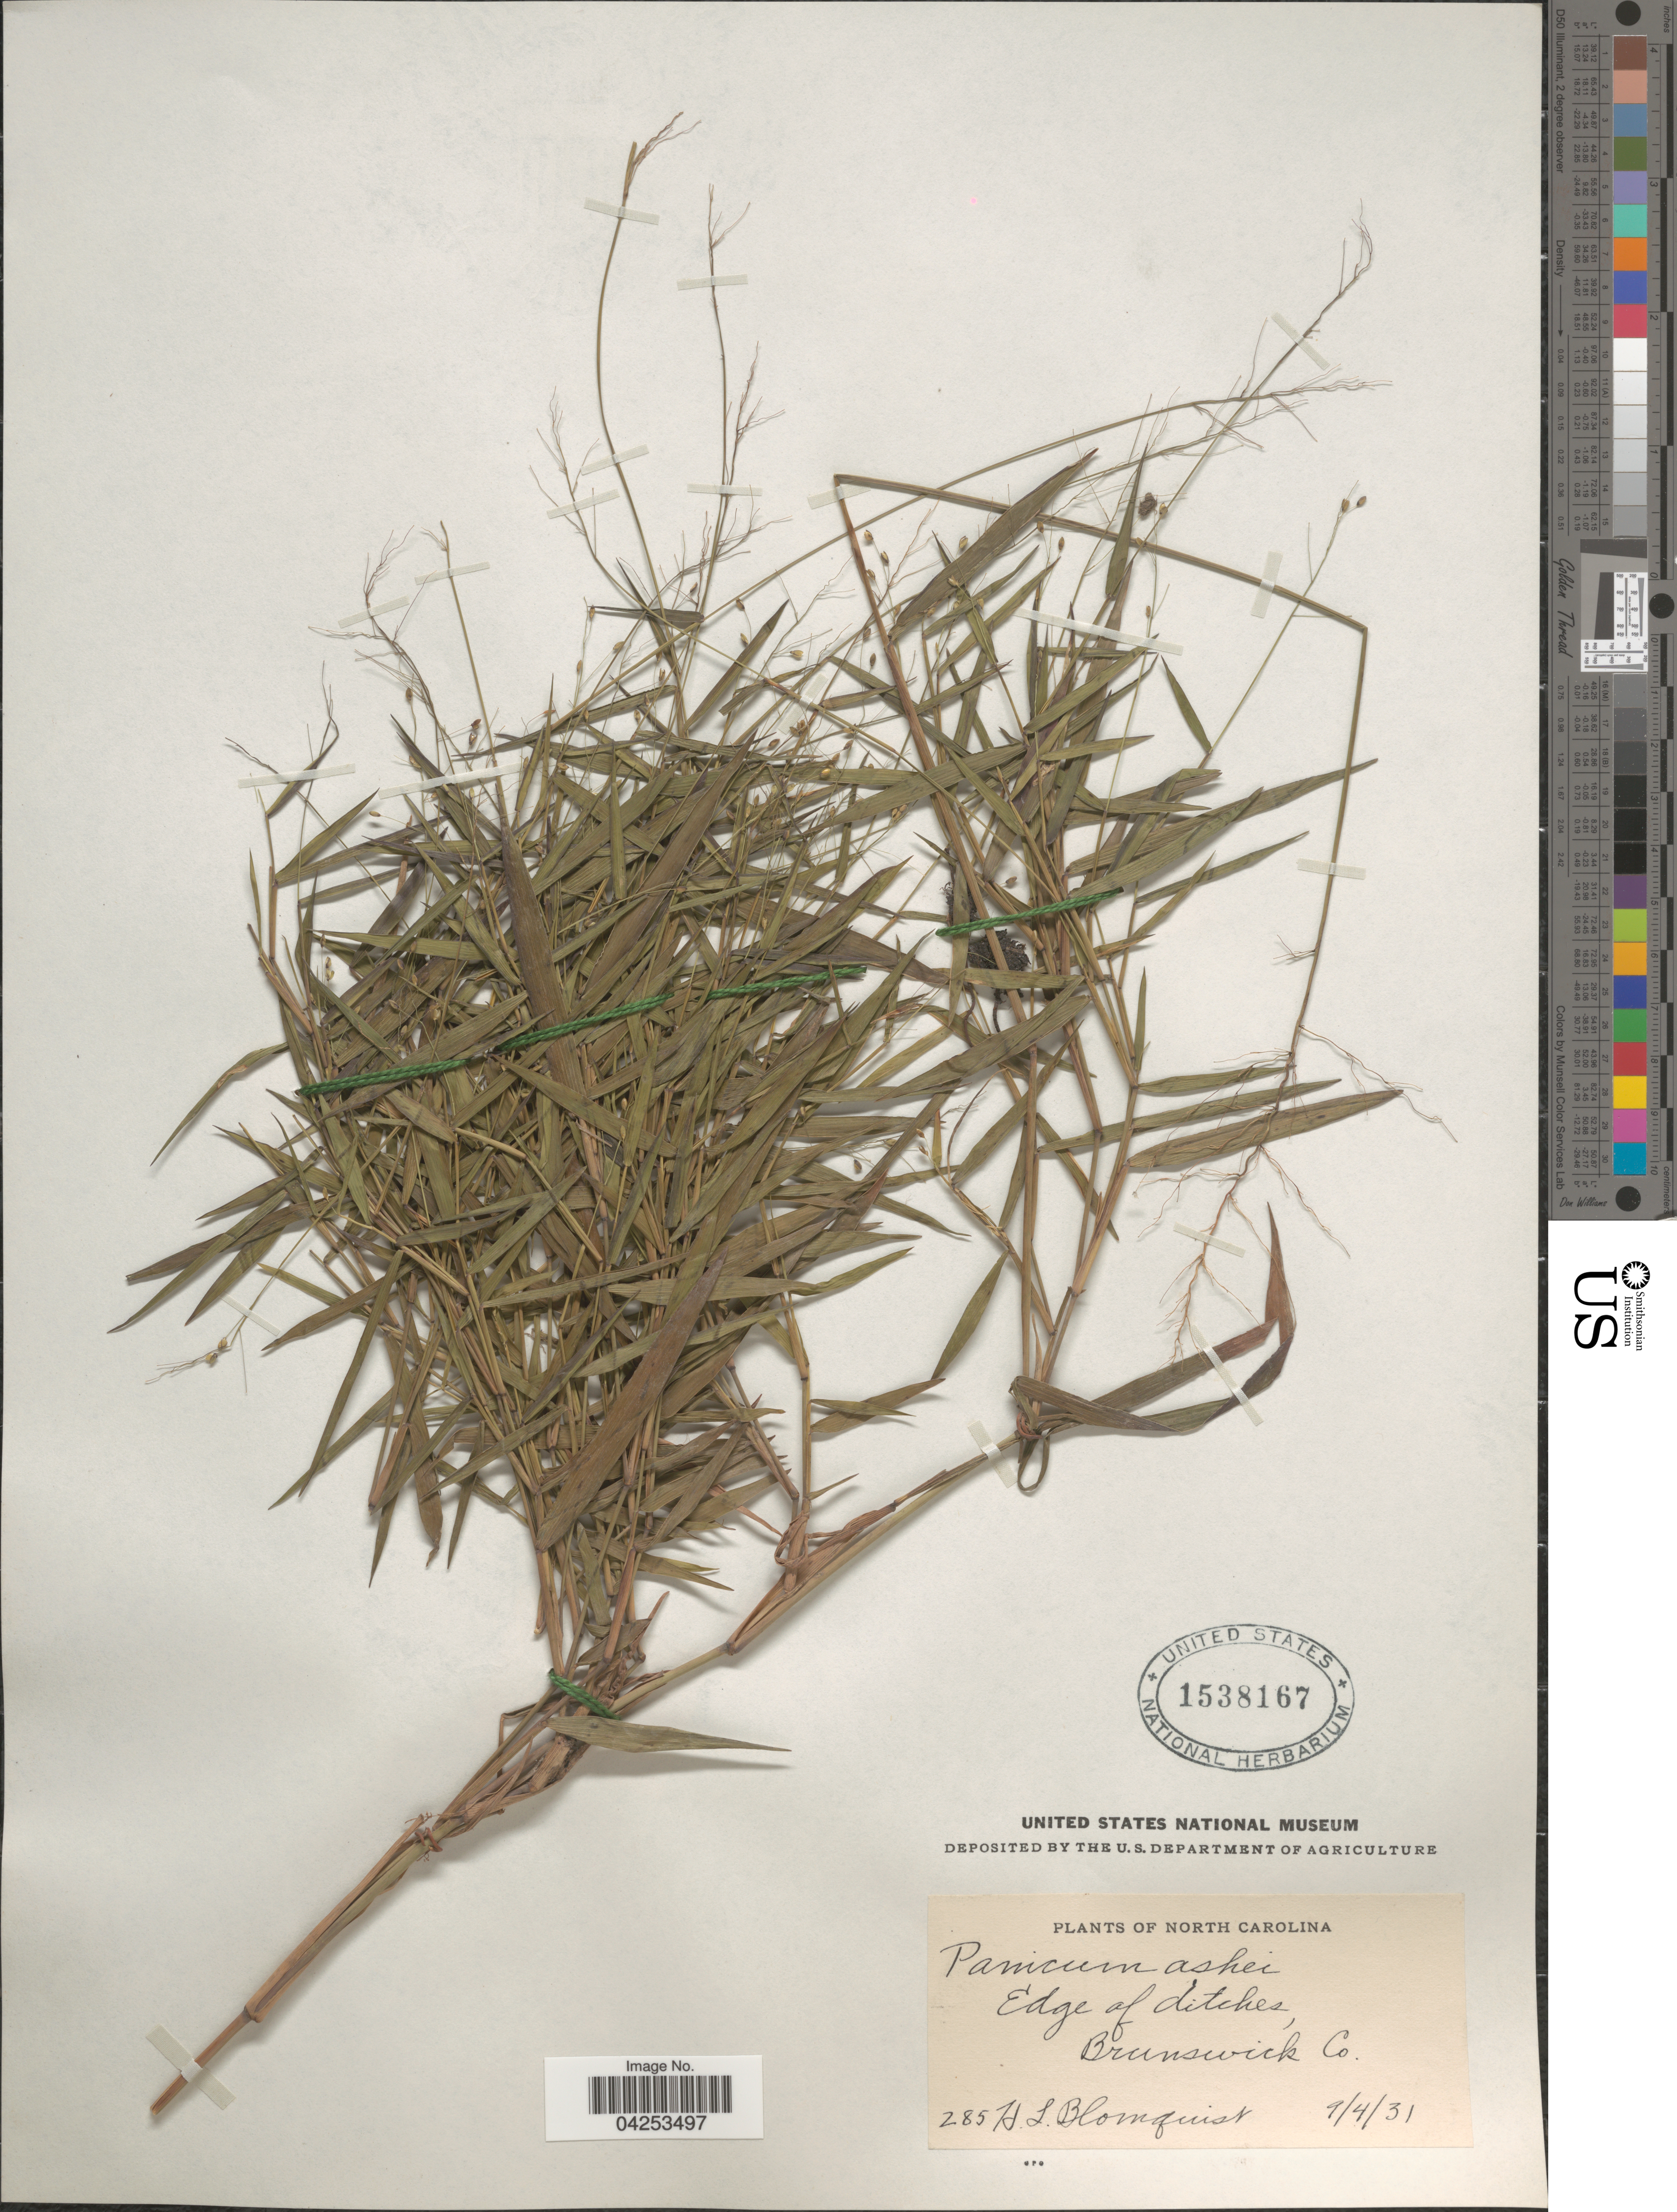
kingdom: Plantae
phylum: Tracheophyta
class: Liliopsida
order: Poales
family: Poaceae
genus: Dichanthelium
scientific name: Dichanthelium commutatum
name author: (Schult.) Gould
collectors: H. Blomquist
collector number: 285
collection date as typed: Transcribed d/m/y: 4/9/31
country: United States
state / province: North Carolina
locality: Edge of ditches, Brunswick Co.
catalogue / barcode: US 1538167